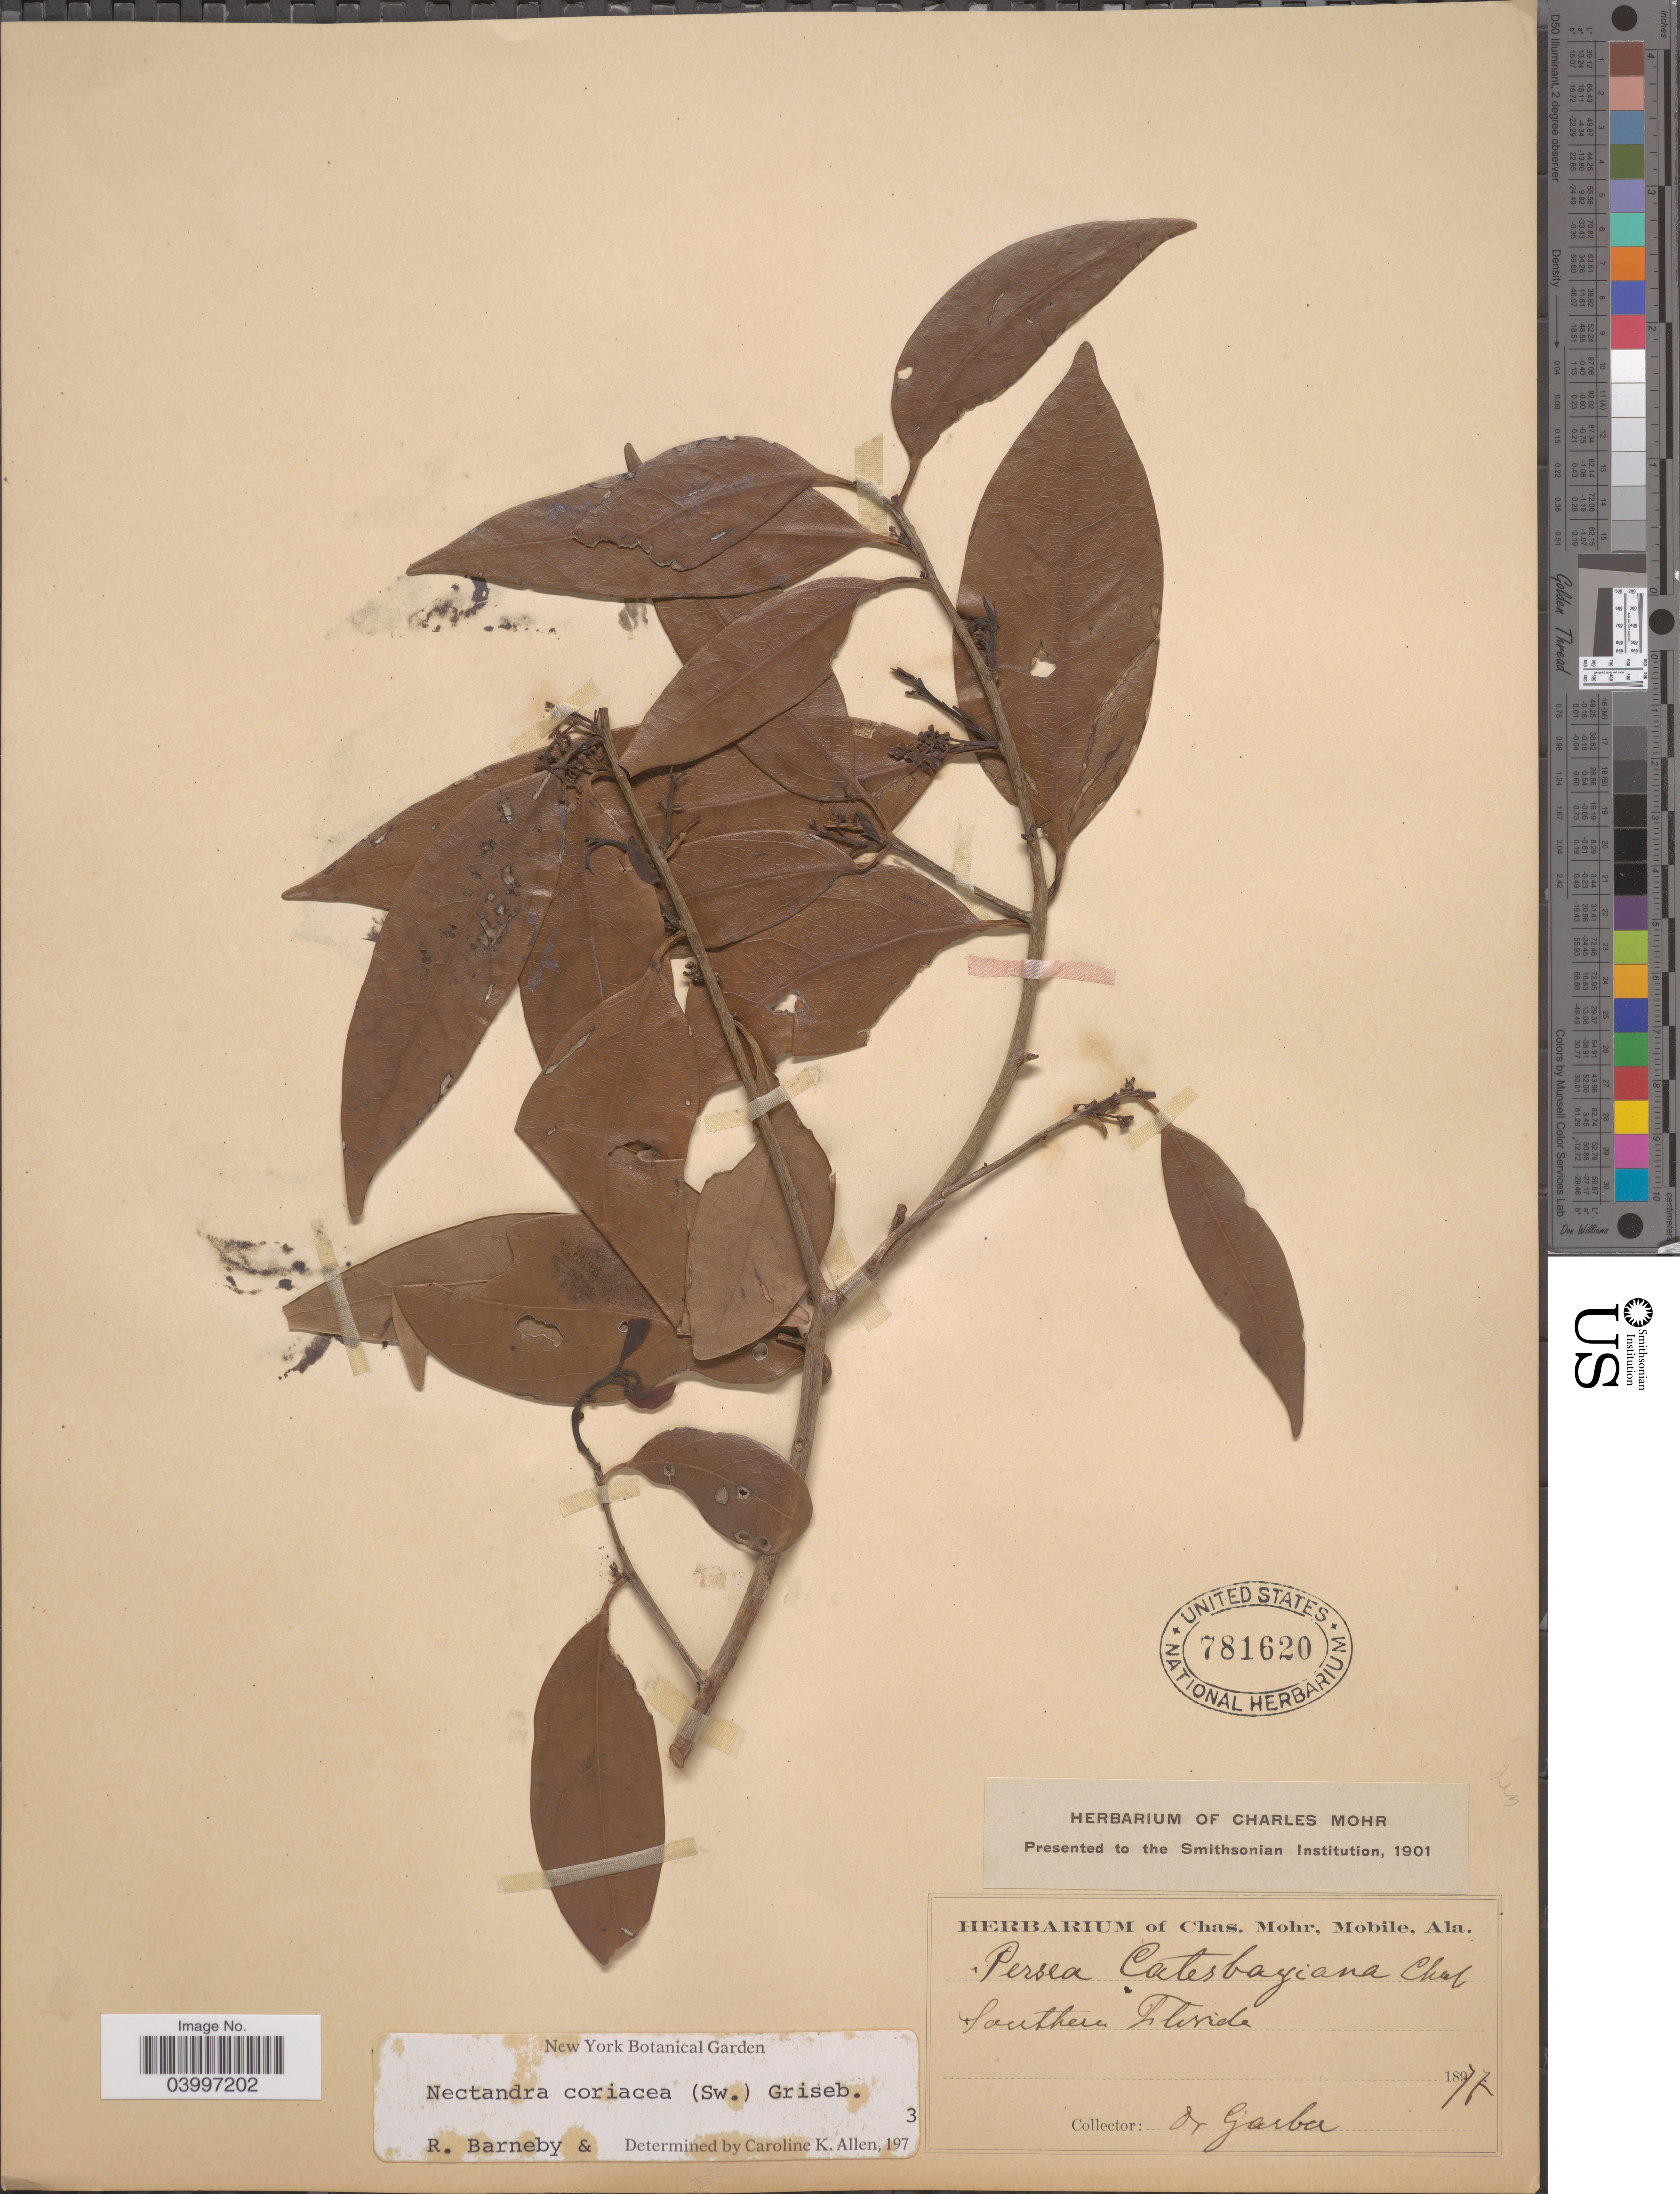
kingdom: Plantae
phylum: Tracheophyta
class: Magnoliopsida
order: Laurales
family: Lauraceae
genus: Nectandra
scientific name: Nectandra coriacea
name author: (Sw.) Griseb.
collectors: -- Garber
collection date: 1877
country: United States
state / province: Florida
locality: Southern Florida.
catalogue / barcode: US 781620